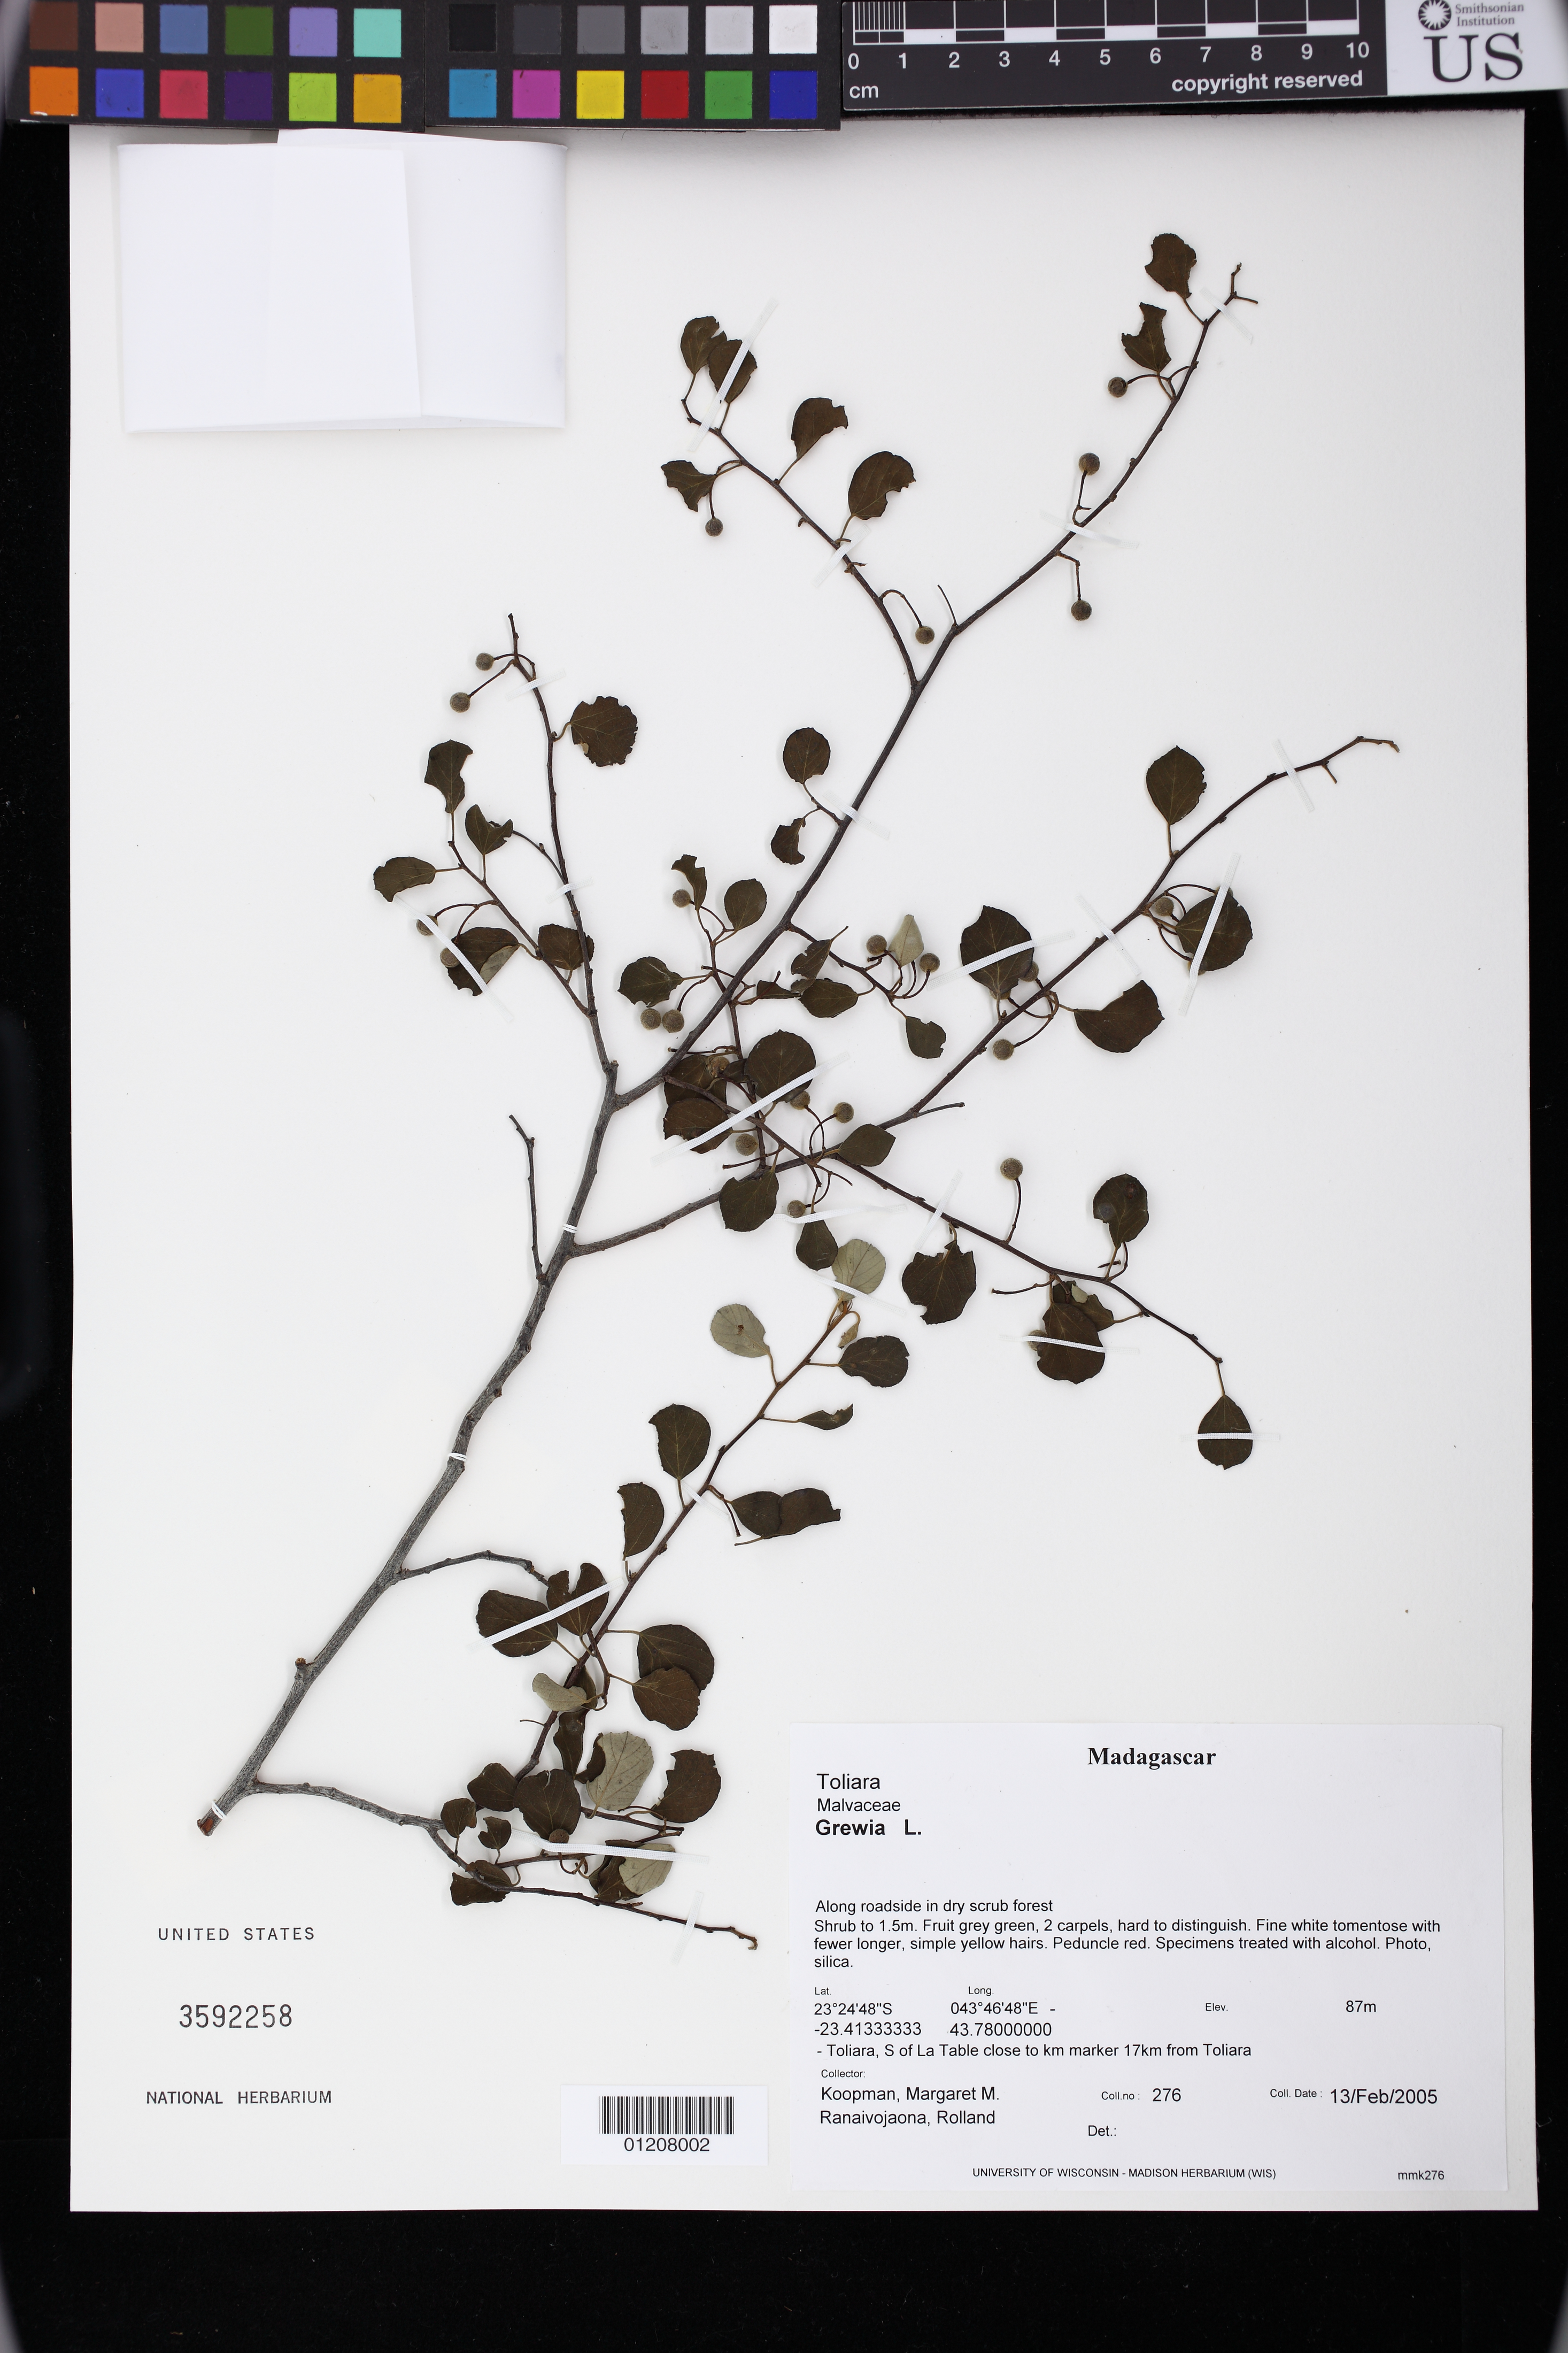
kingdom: Plantae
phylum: Tracheophyta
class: Magnoliopsida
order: Malvales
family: Malvaceae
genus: Grewia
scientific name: Grewia sp.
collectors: M. M. Koopman & R. Ranaivojaona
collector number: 276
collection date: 2005-02-13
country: Madagascar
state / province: Atsimo-Andrefana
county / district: Toliara I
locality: Toliara, S of La Table close to km marker 17km from Toliara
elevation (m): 87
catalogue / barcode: US 3592258